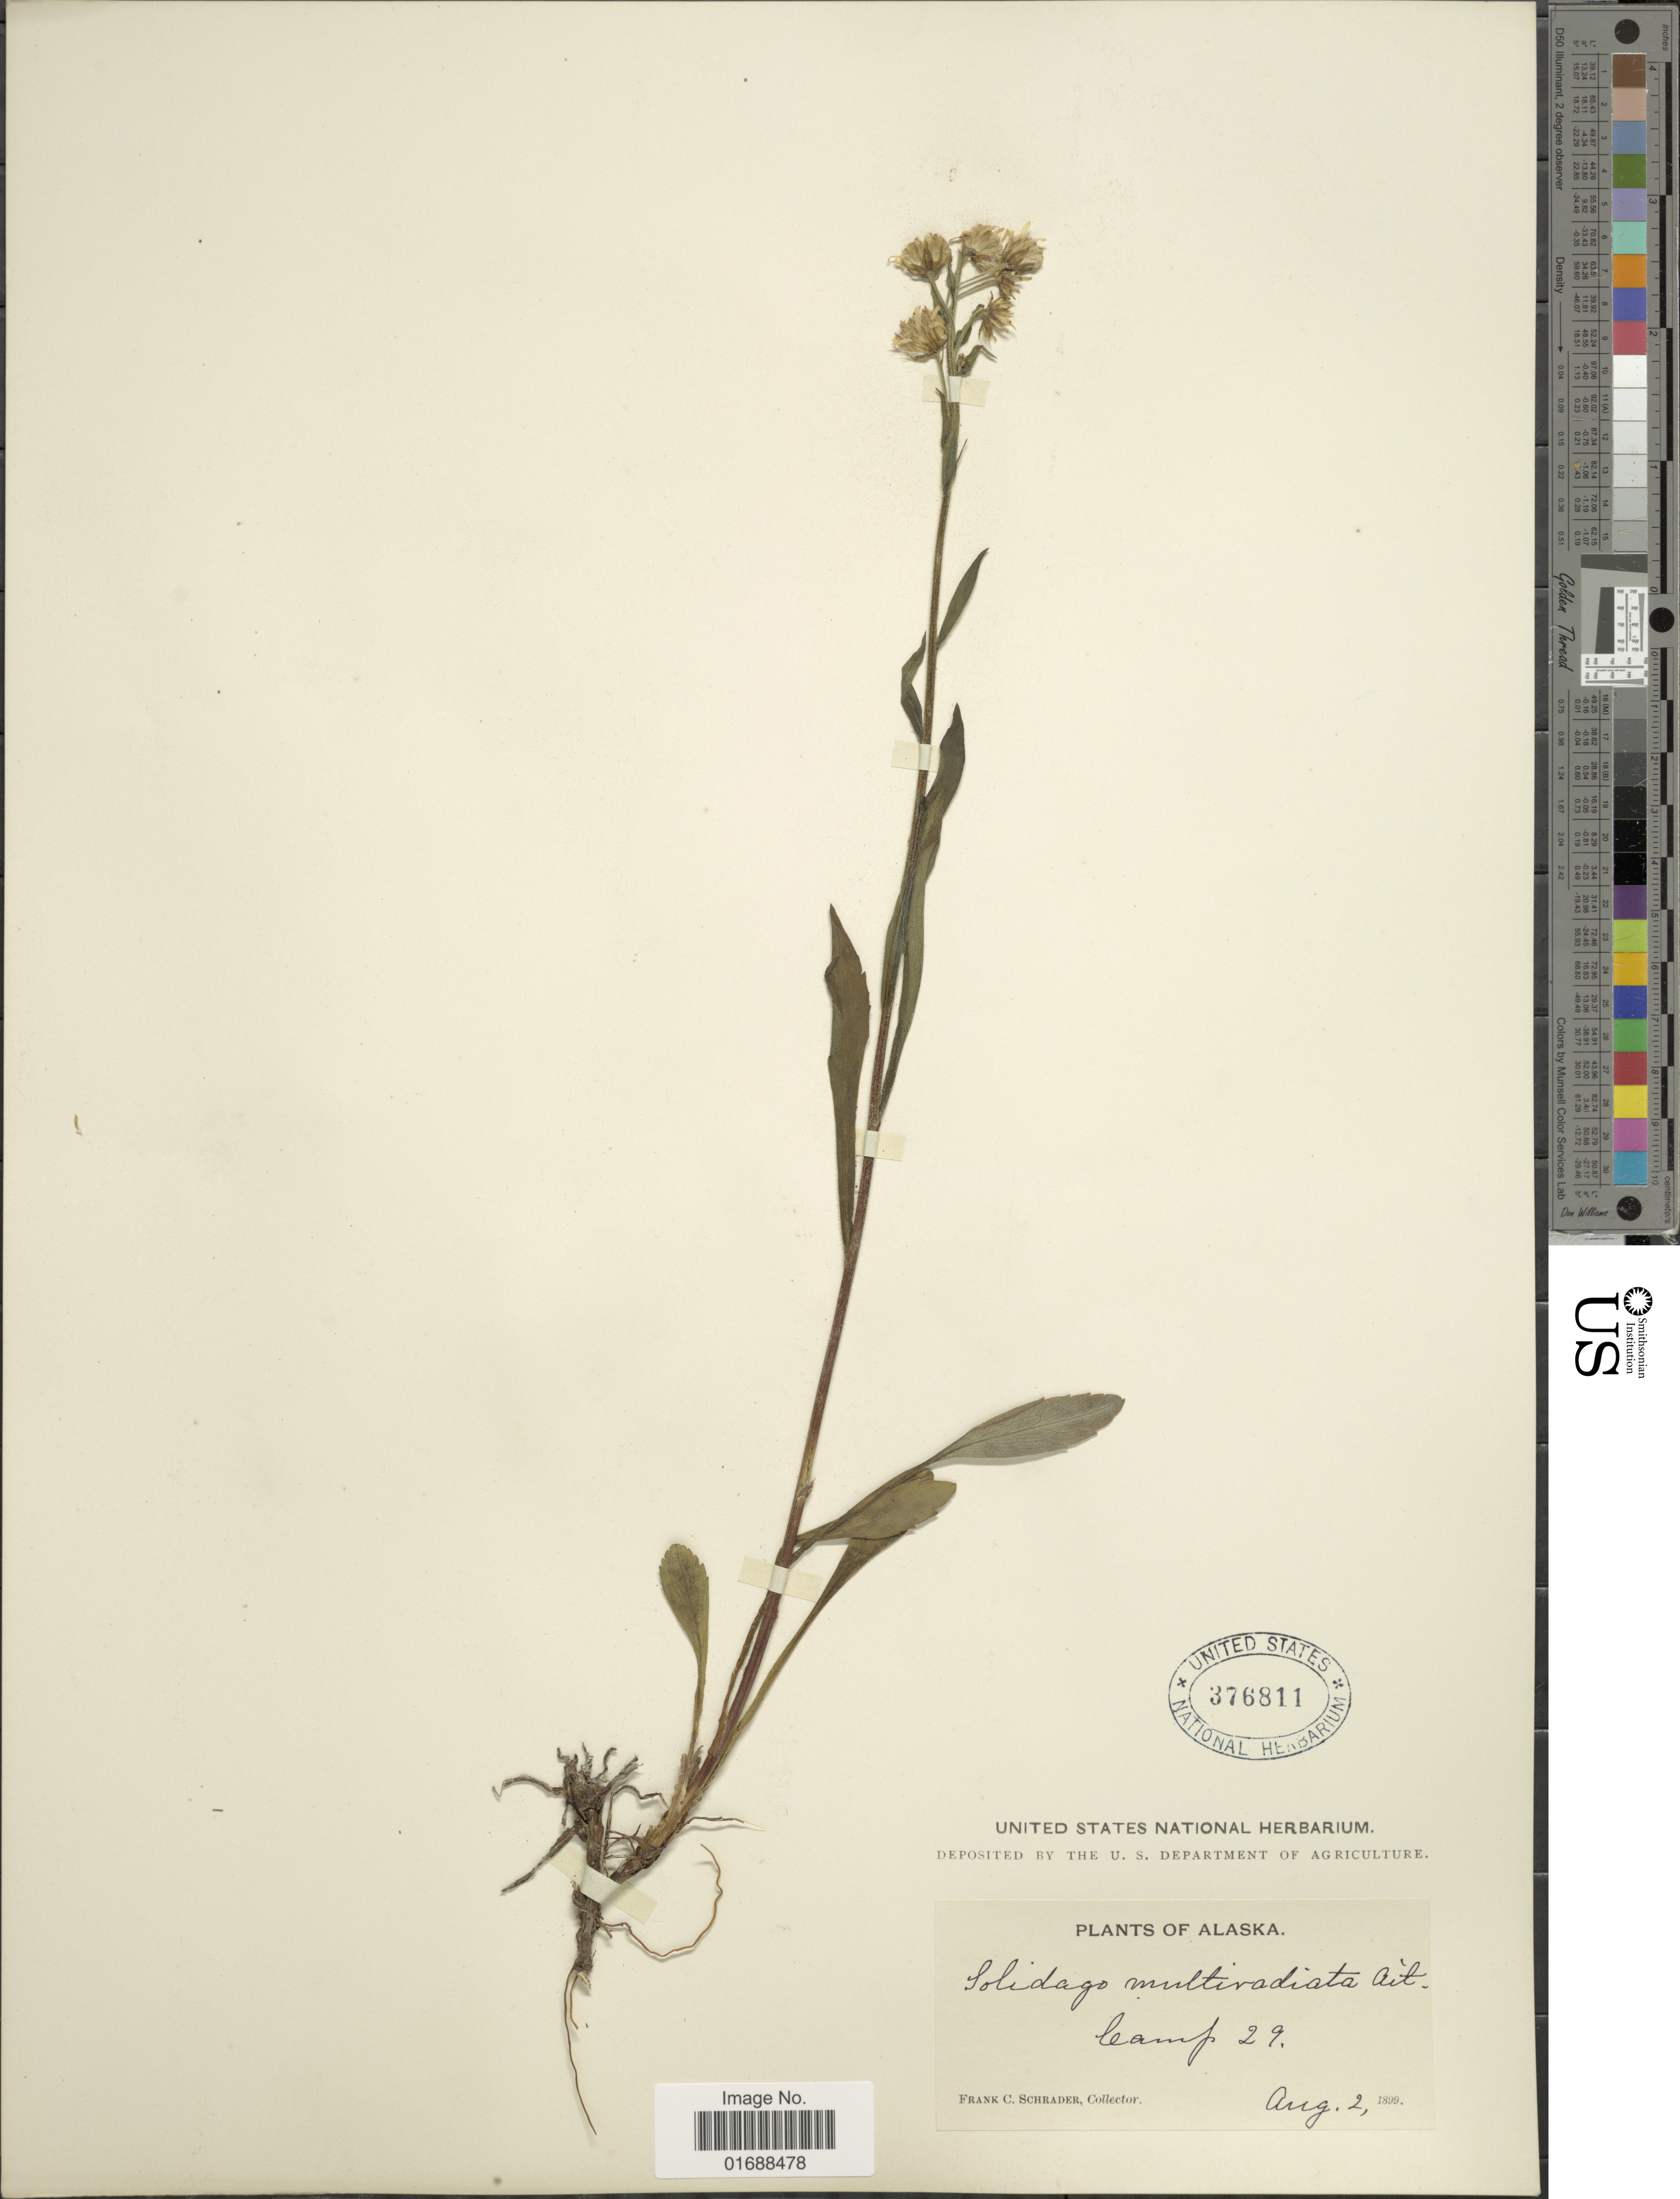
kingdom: Plantae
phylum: Tracheophyta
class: Magnoliopsida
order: Asterales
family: Asteraceae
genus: Solidago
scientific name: Solidago multiradiata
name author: Aiton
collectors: F. C. Schrader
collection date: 1899-08-02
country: United States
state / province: Alaska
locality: Camp 29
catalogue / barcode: US 376811